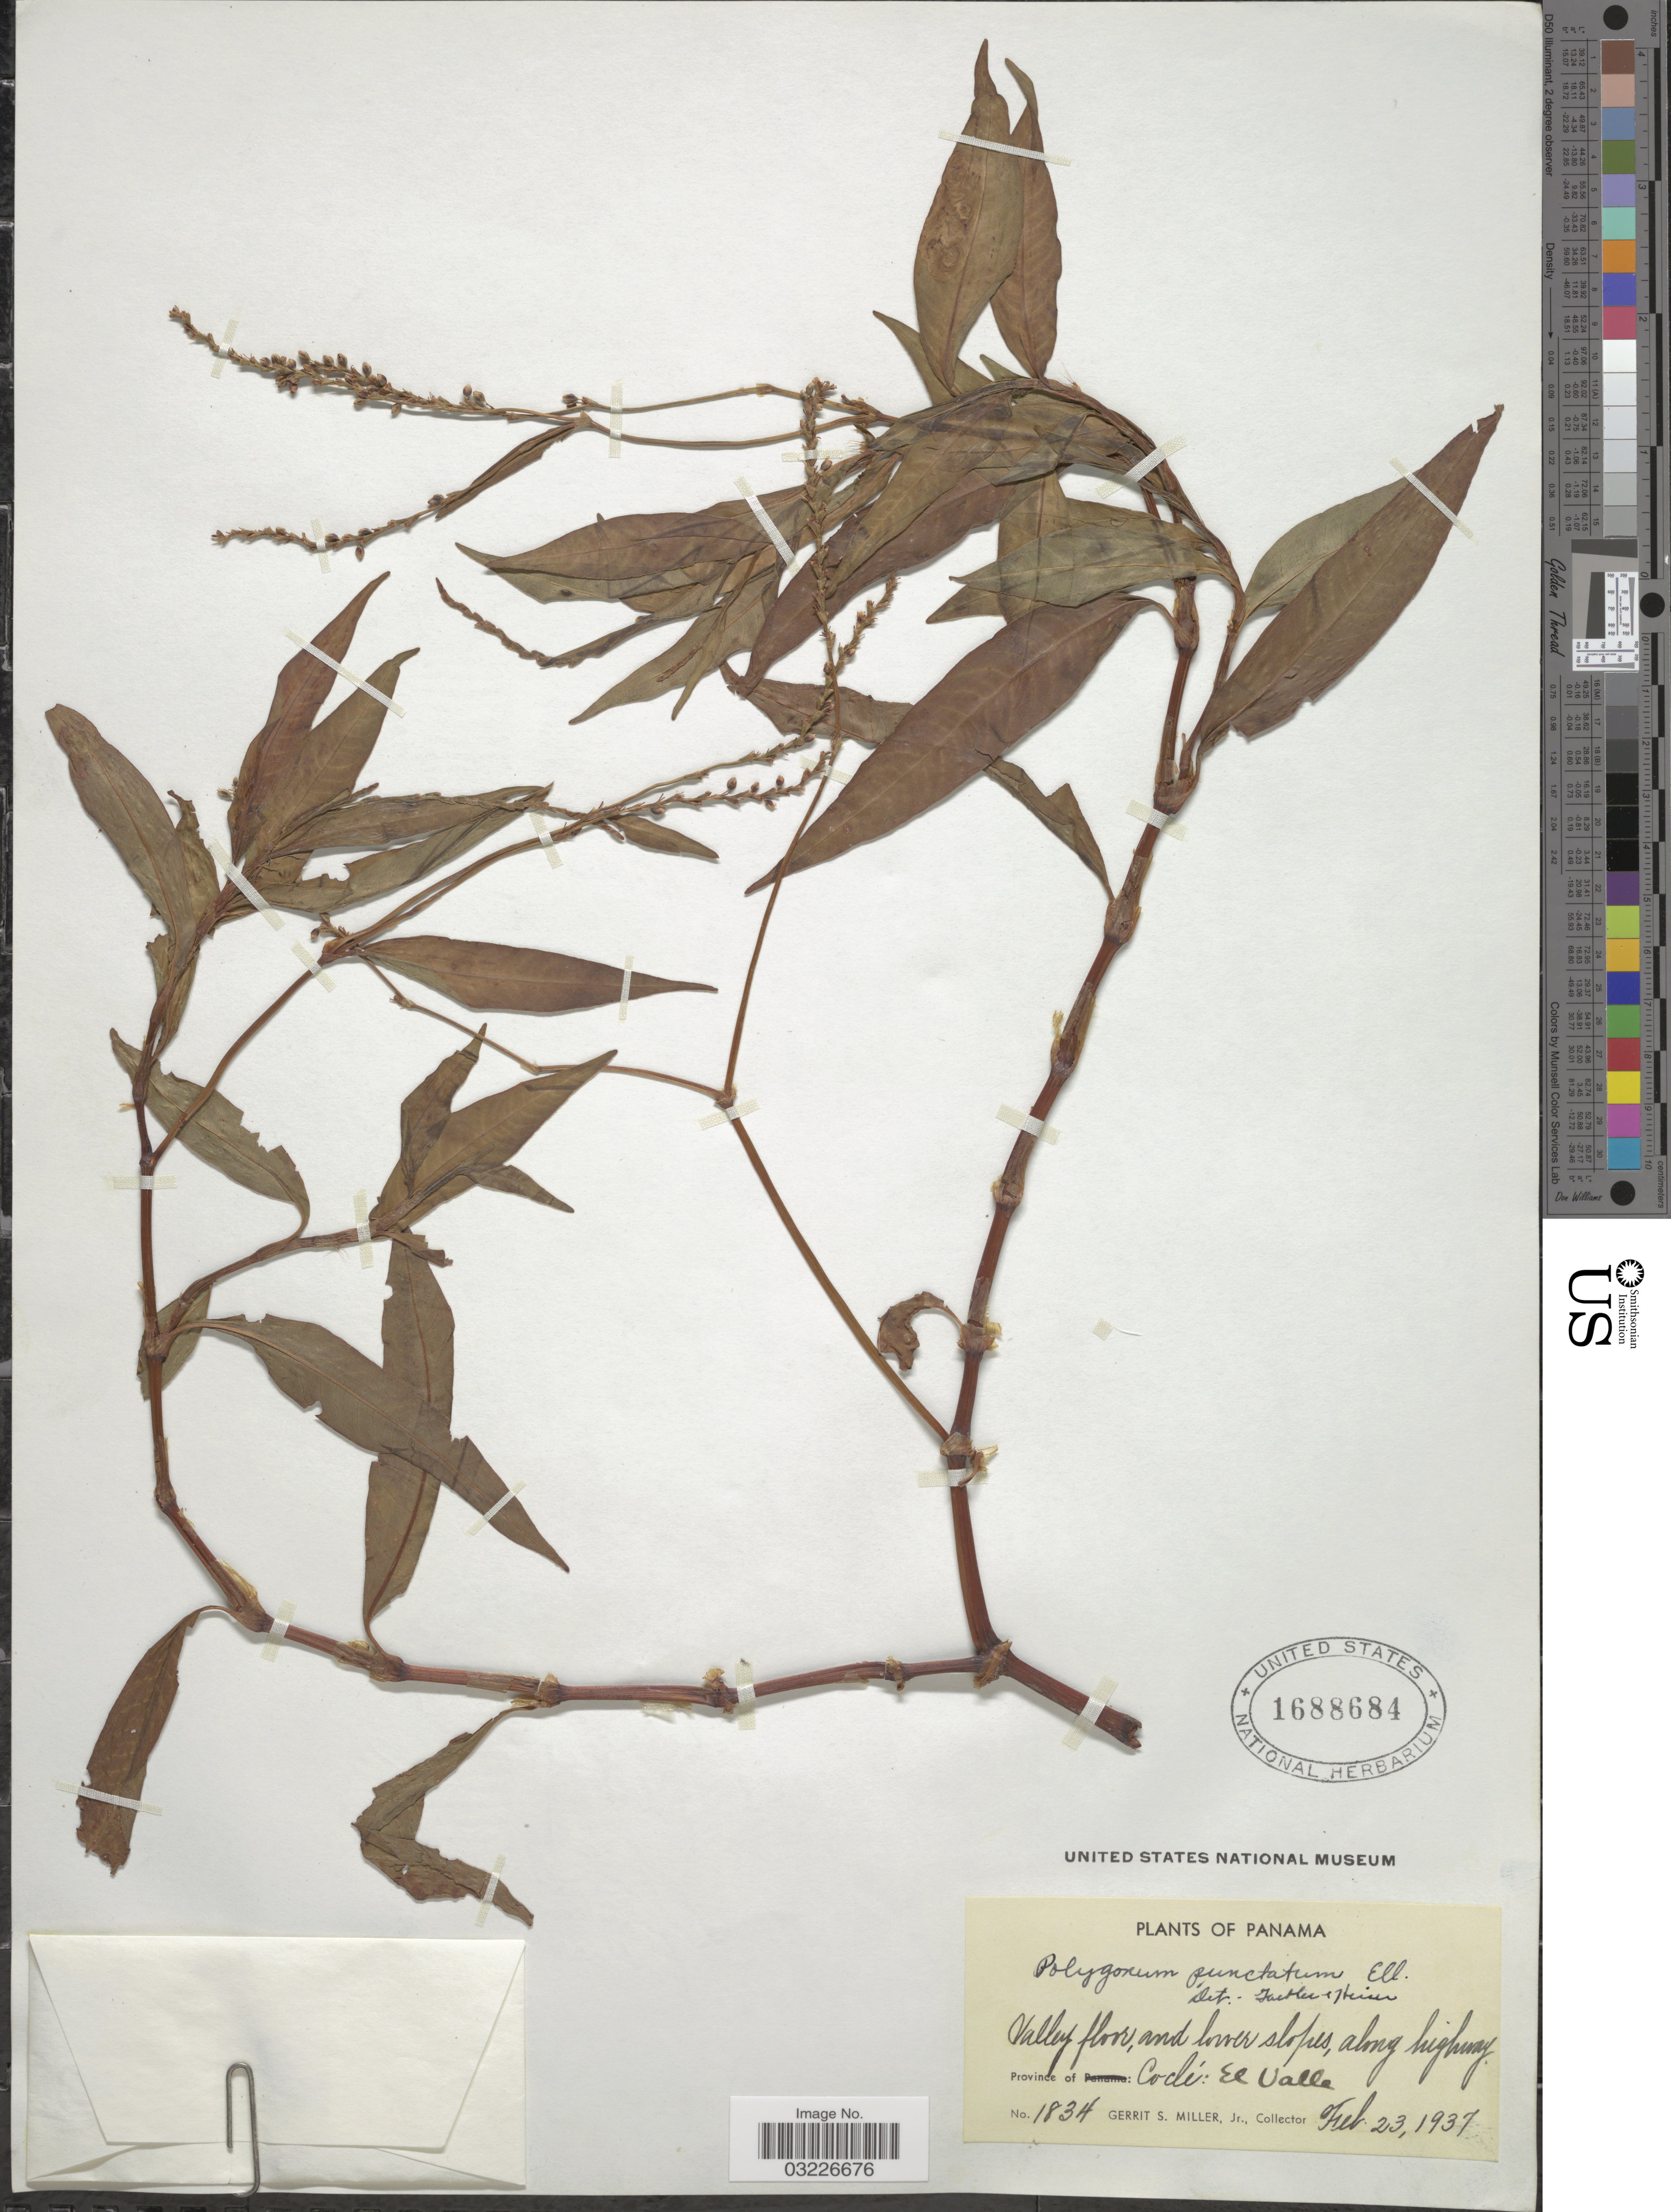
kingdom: Plantae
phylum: Tracheophyta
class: Magnoliopsida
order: Caryophyllales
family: Polygonaceae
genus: Persicaria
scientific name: Persicaria punctata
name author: (Elliott) Small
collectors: G. S. Miller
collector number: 1834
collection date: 1937-02-23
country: Panama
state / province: Coclé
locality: El Valle.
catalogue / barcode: US 1688684